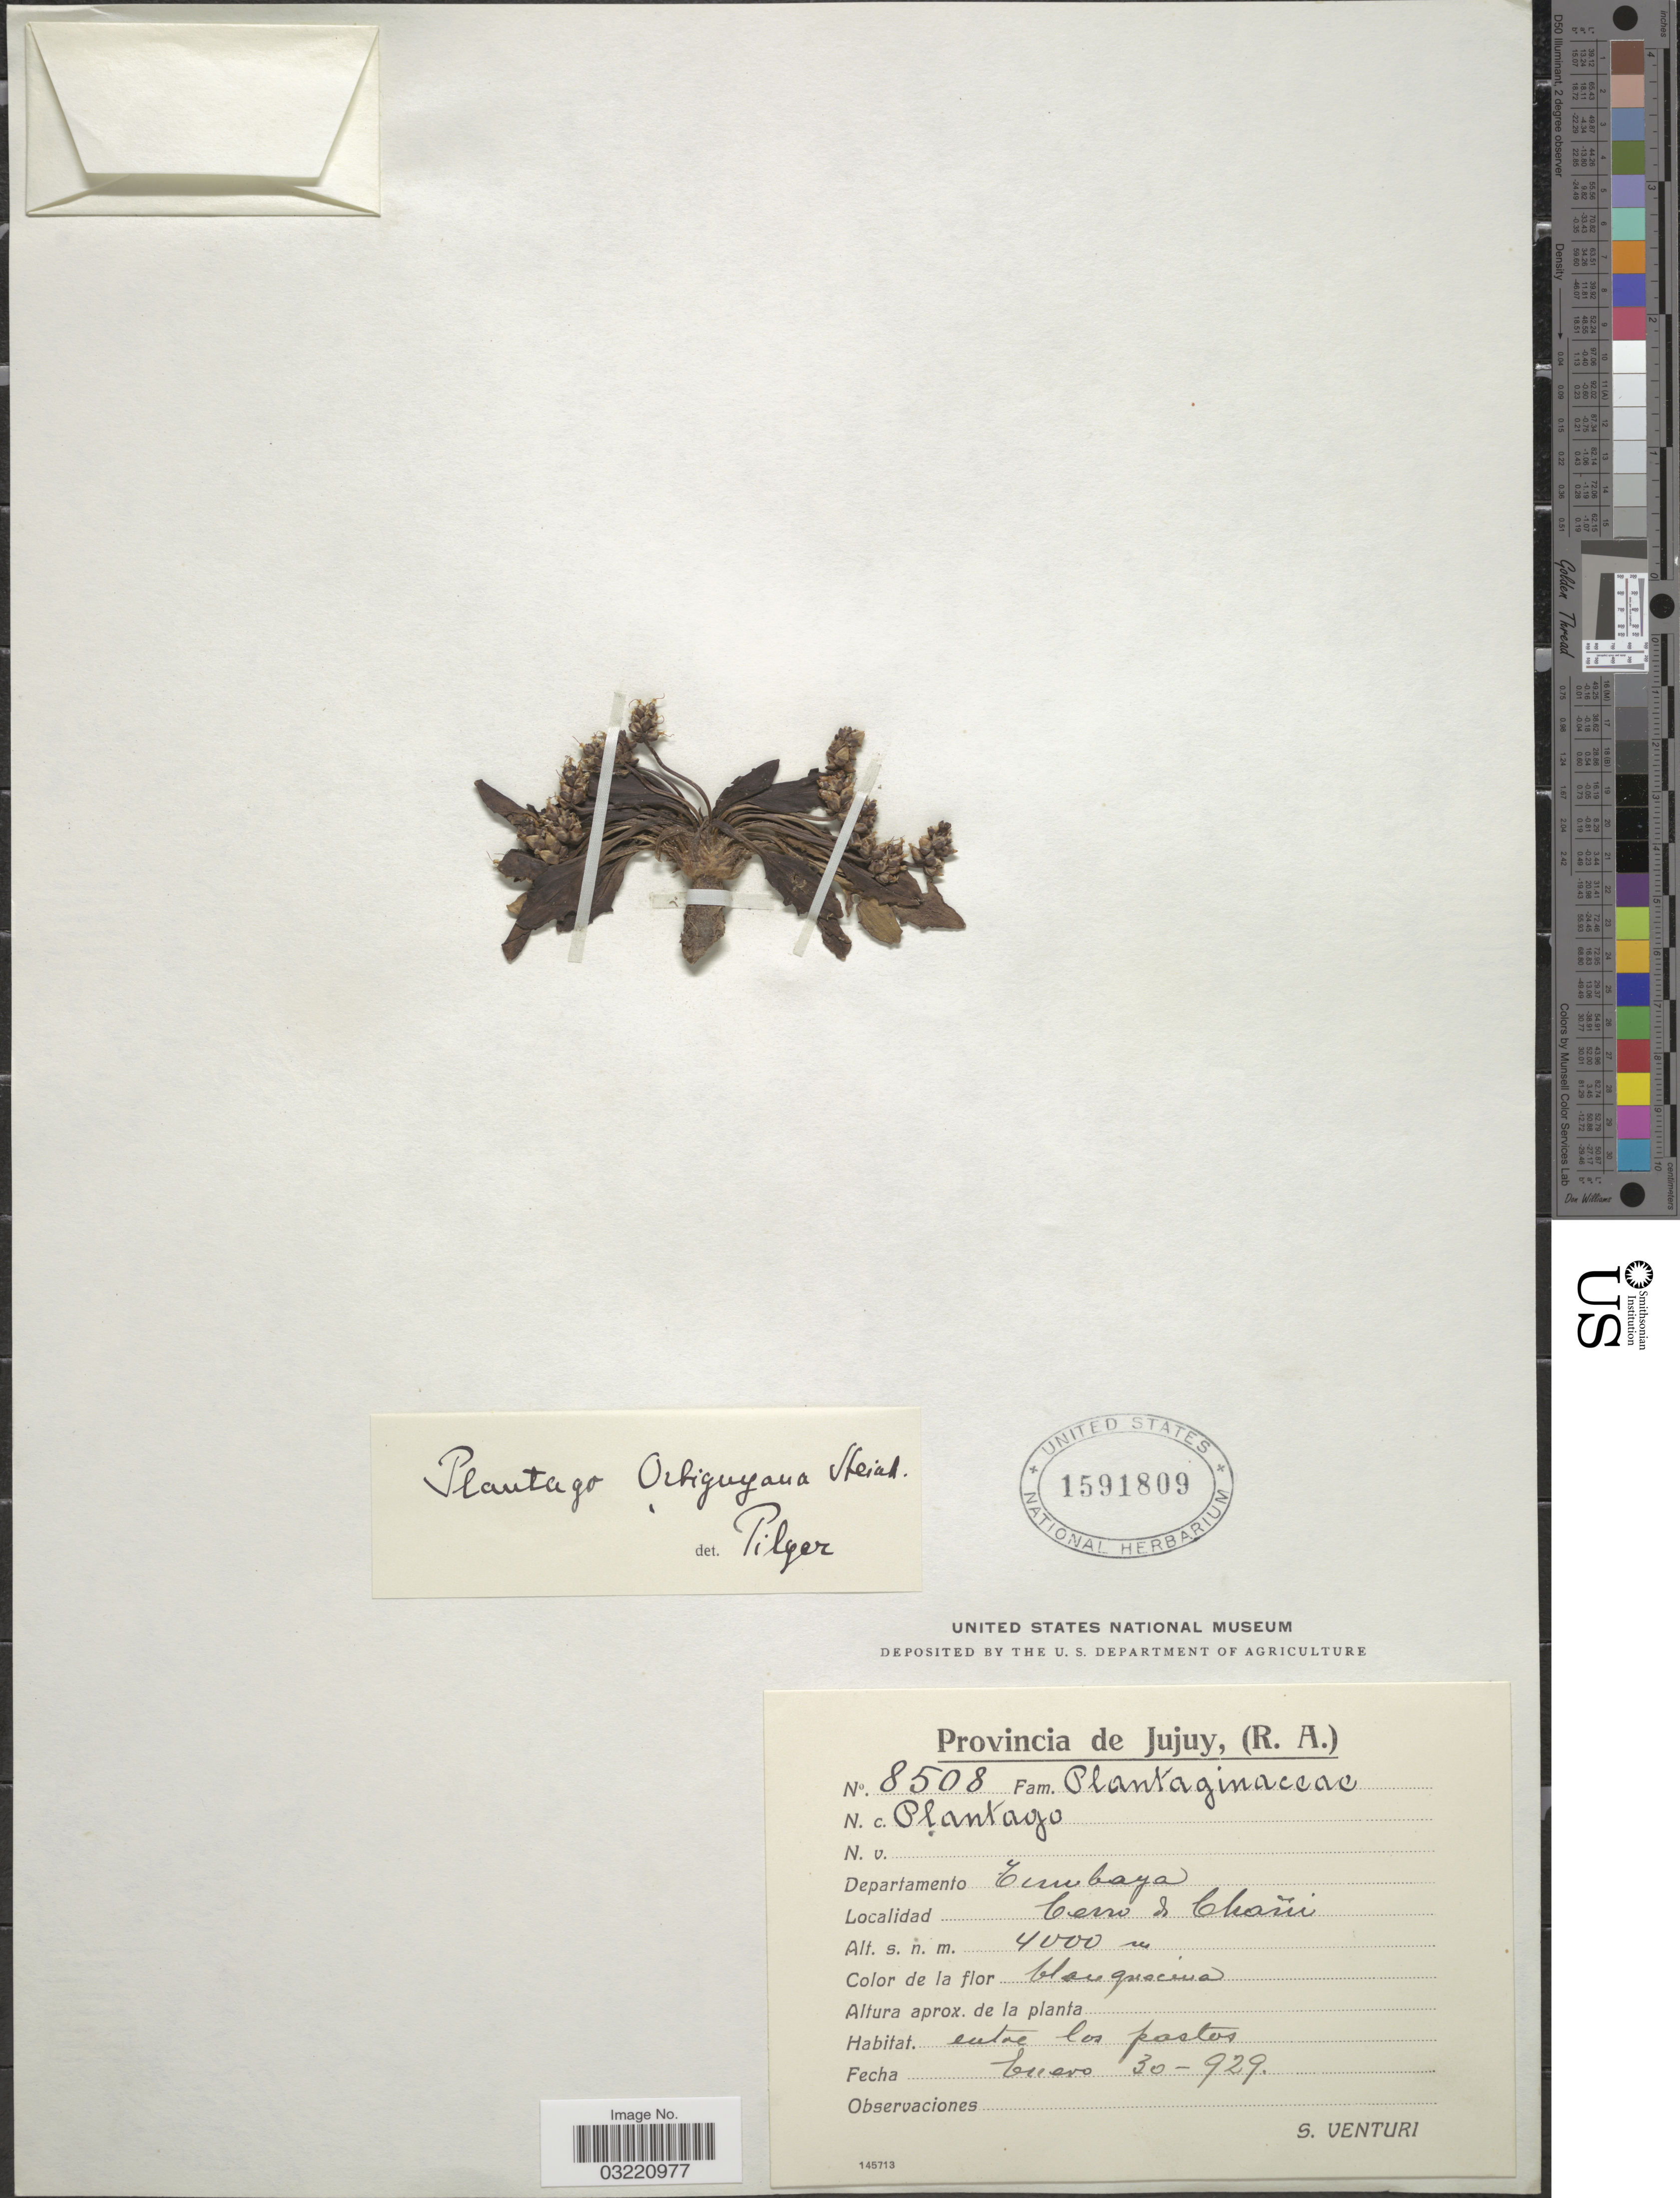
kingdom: Plantae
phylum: Tracheophyta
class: Magnoliopsida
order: Lamiales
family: Plantaginaceae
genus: Plantago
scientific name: Plantago orbignyana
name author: Steinh. ex Decne.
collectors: S. Venturi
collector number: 8508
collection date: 1929-01-30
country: Argentina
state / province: Jujuy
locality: Departamento Tumbaya, Cerro de Chañi.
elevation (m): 4000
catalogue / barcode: US 1591809